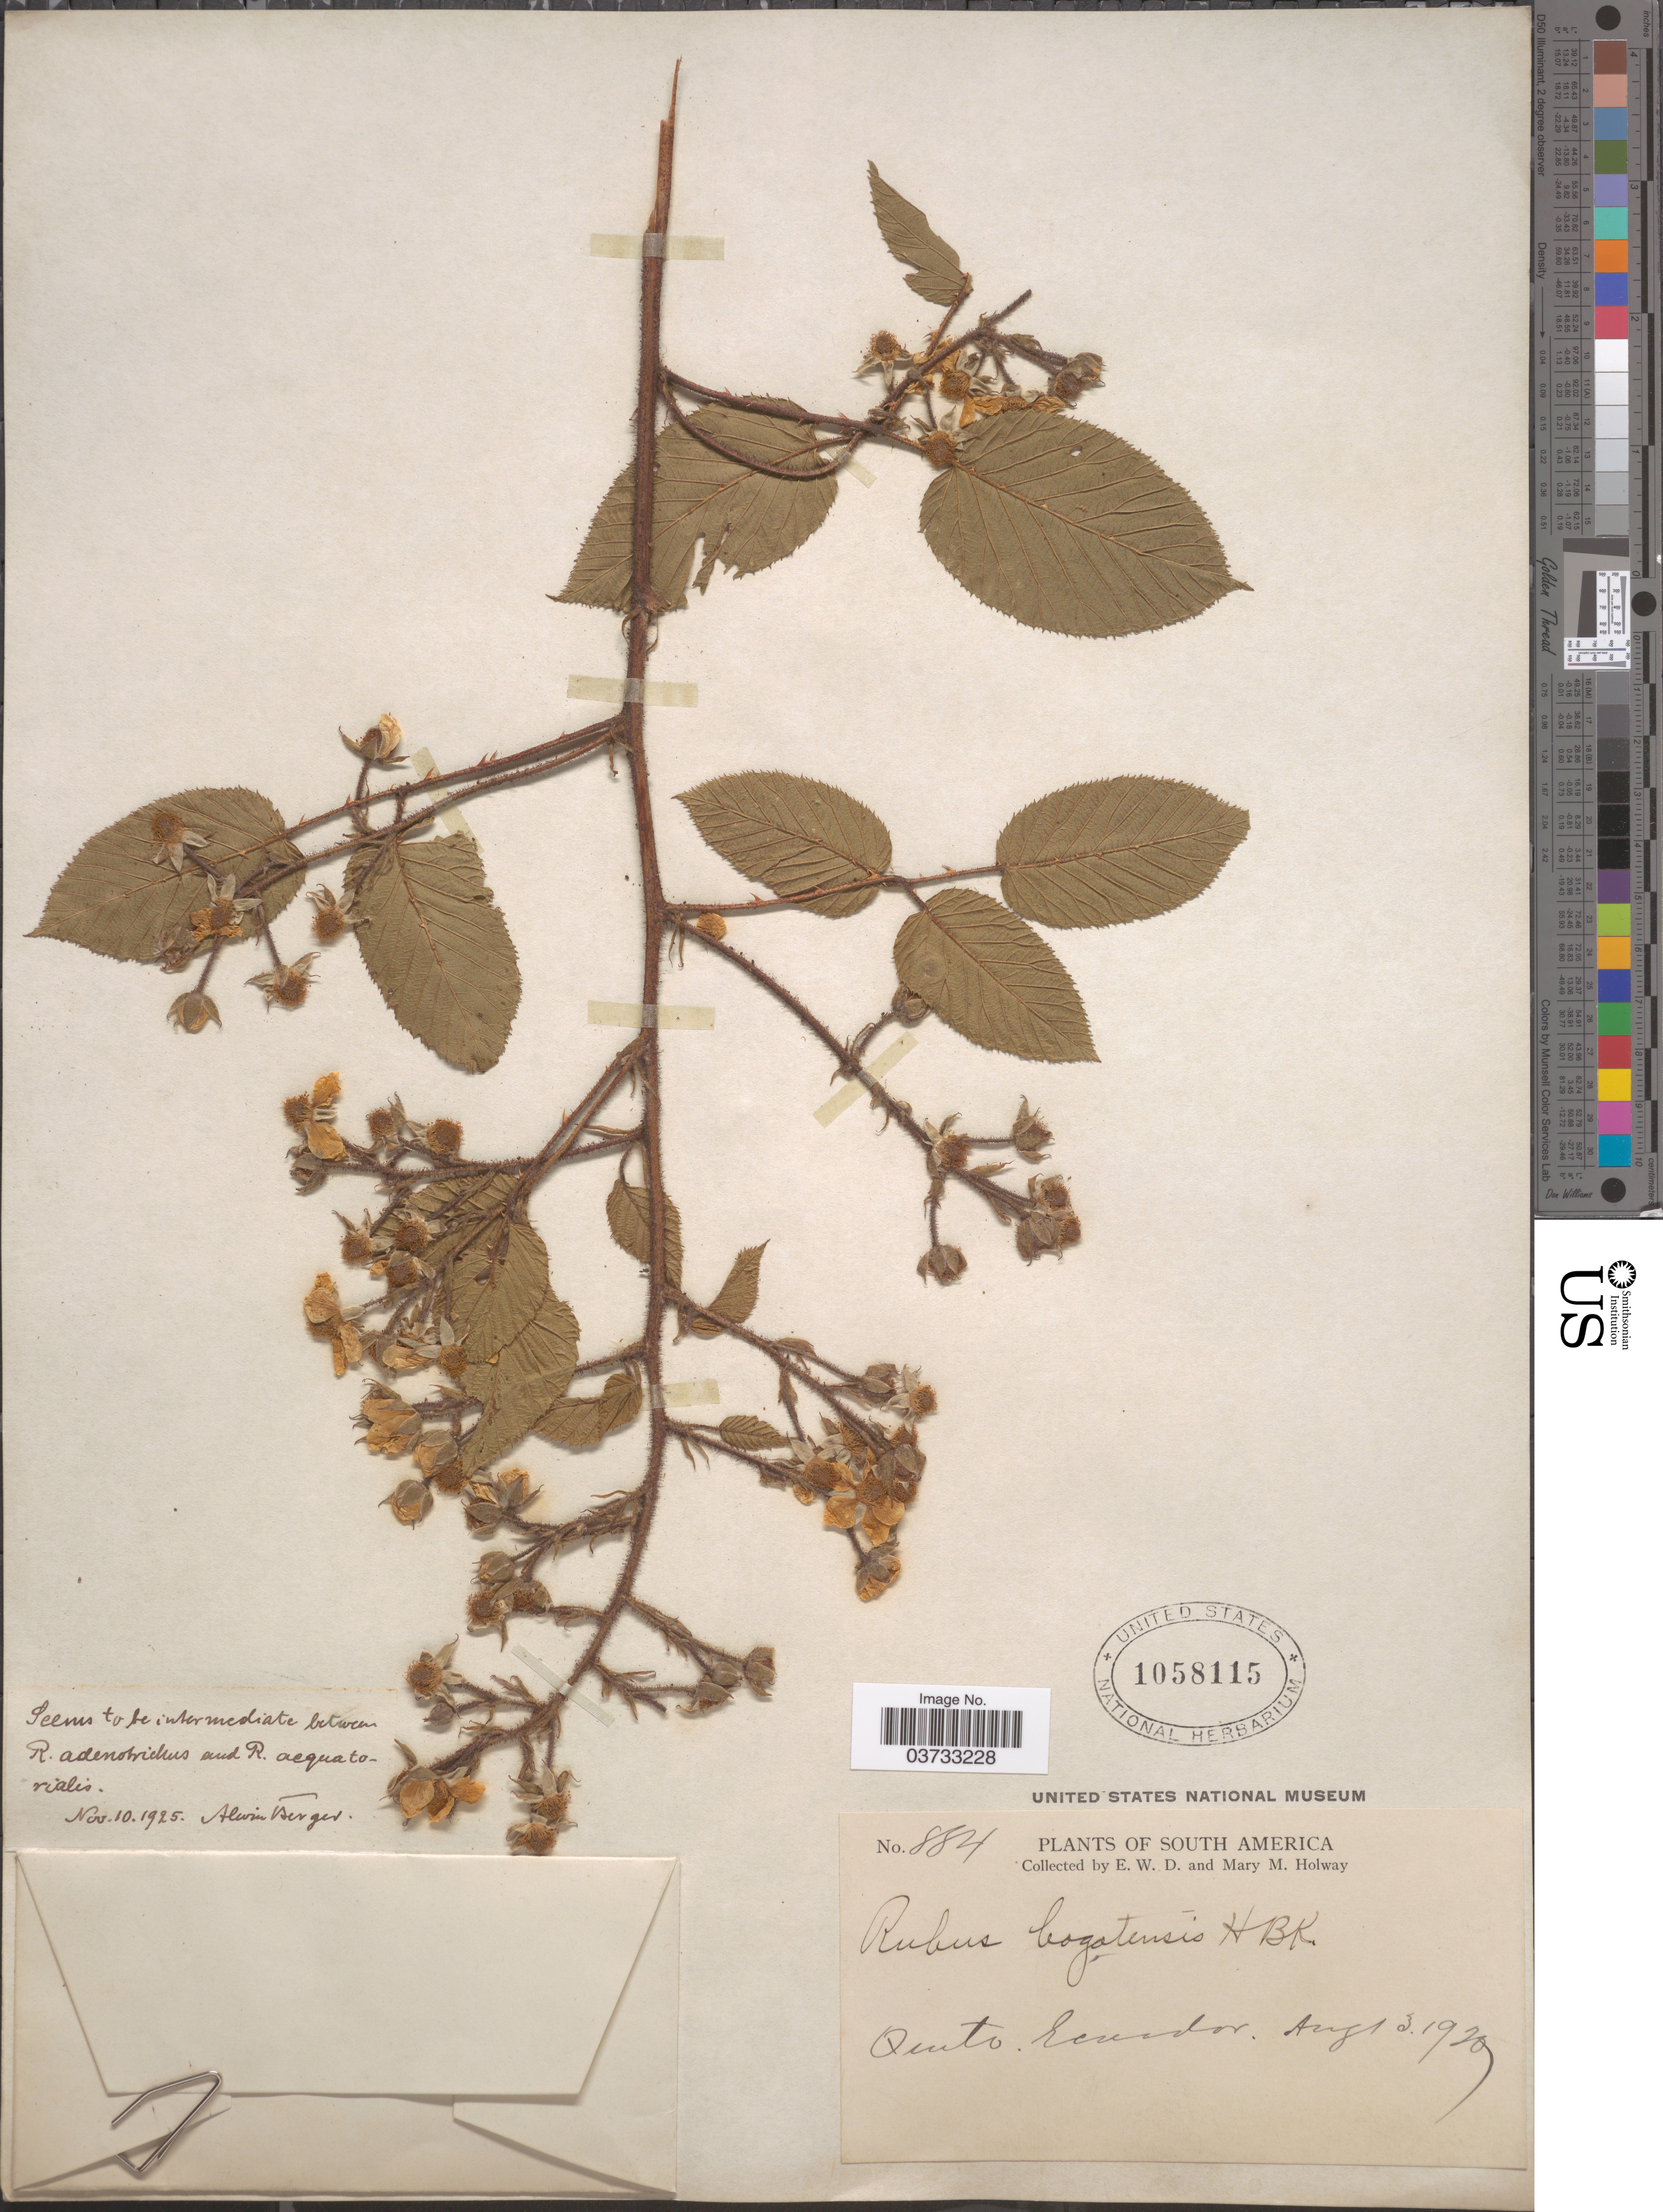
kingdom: Plantae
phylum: Tracheophyta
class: Magnoliopsida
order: Rosales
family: Rosaceae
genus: Rubus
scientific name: Rubus adenotrichos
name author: Schltdl.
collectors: E. W. D. & M. M. Holway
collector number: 884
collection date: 1920-08-03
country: Ecuador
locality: Quito.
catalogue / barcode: US 1058115